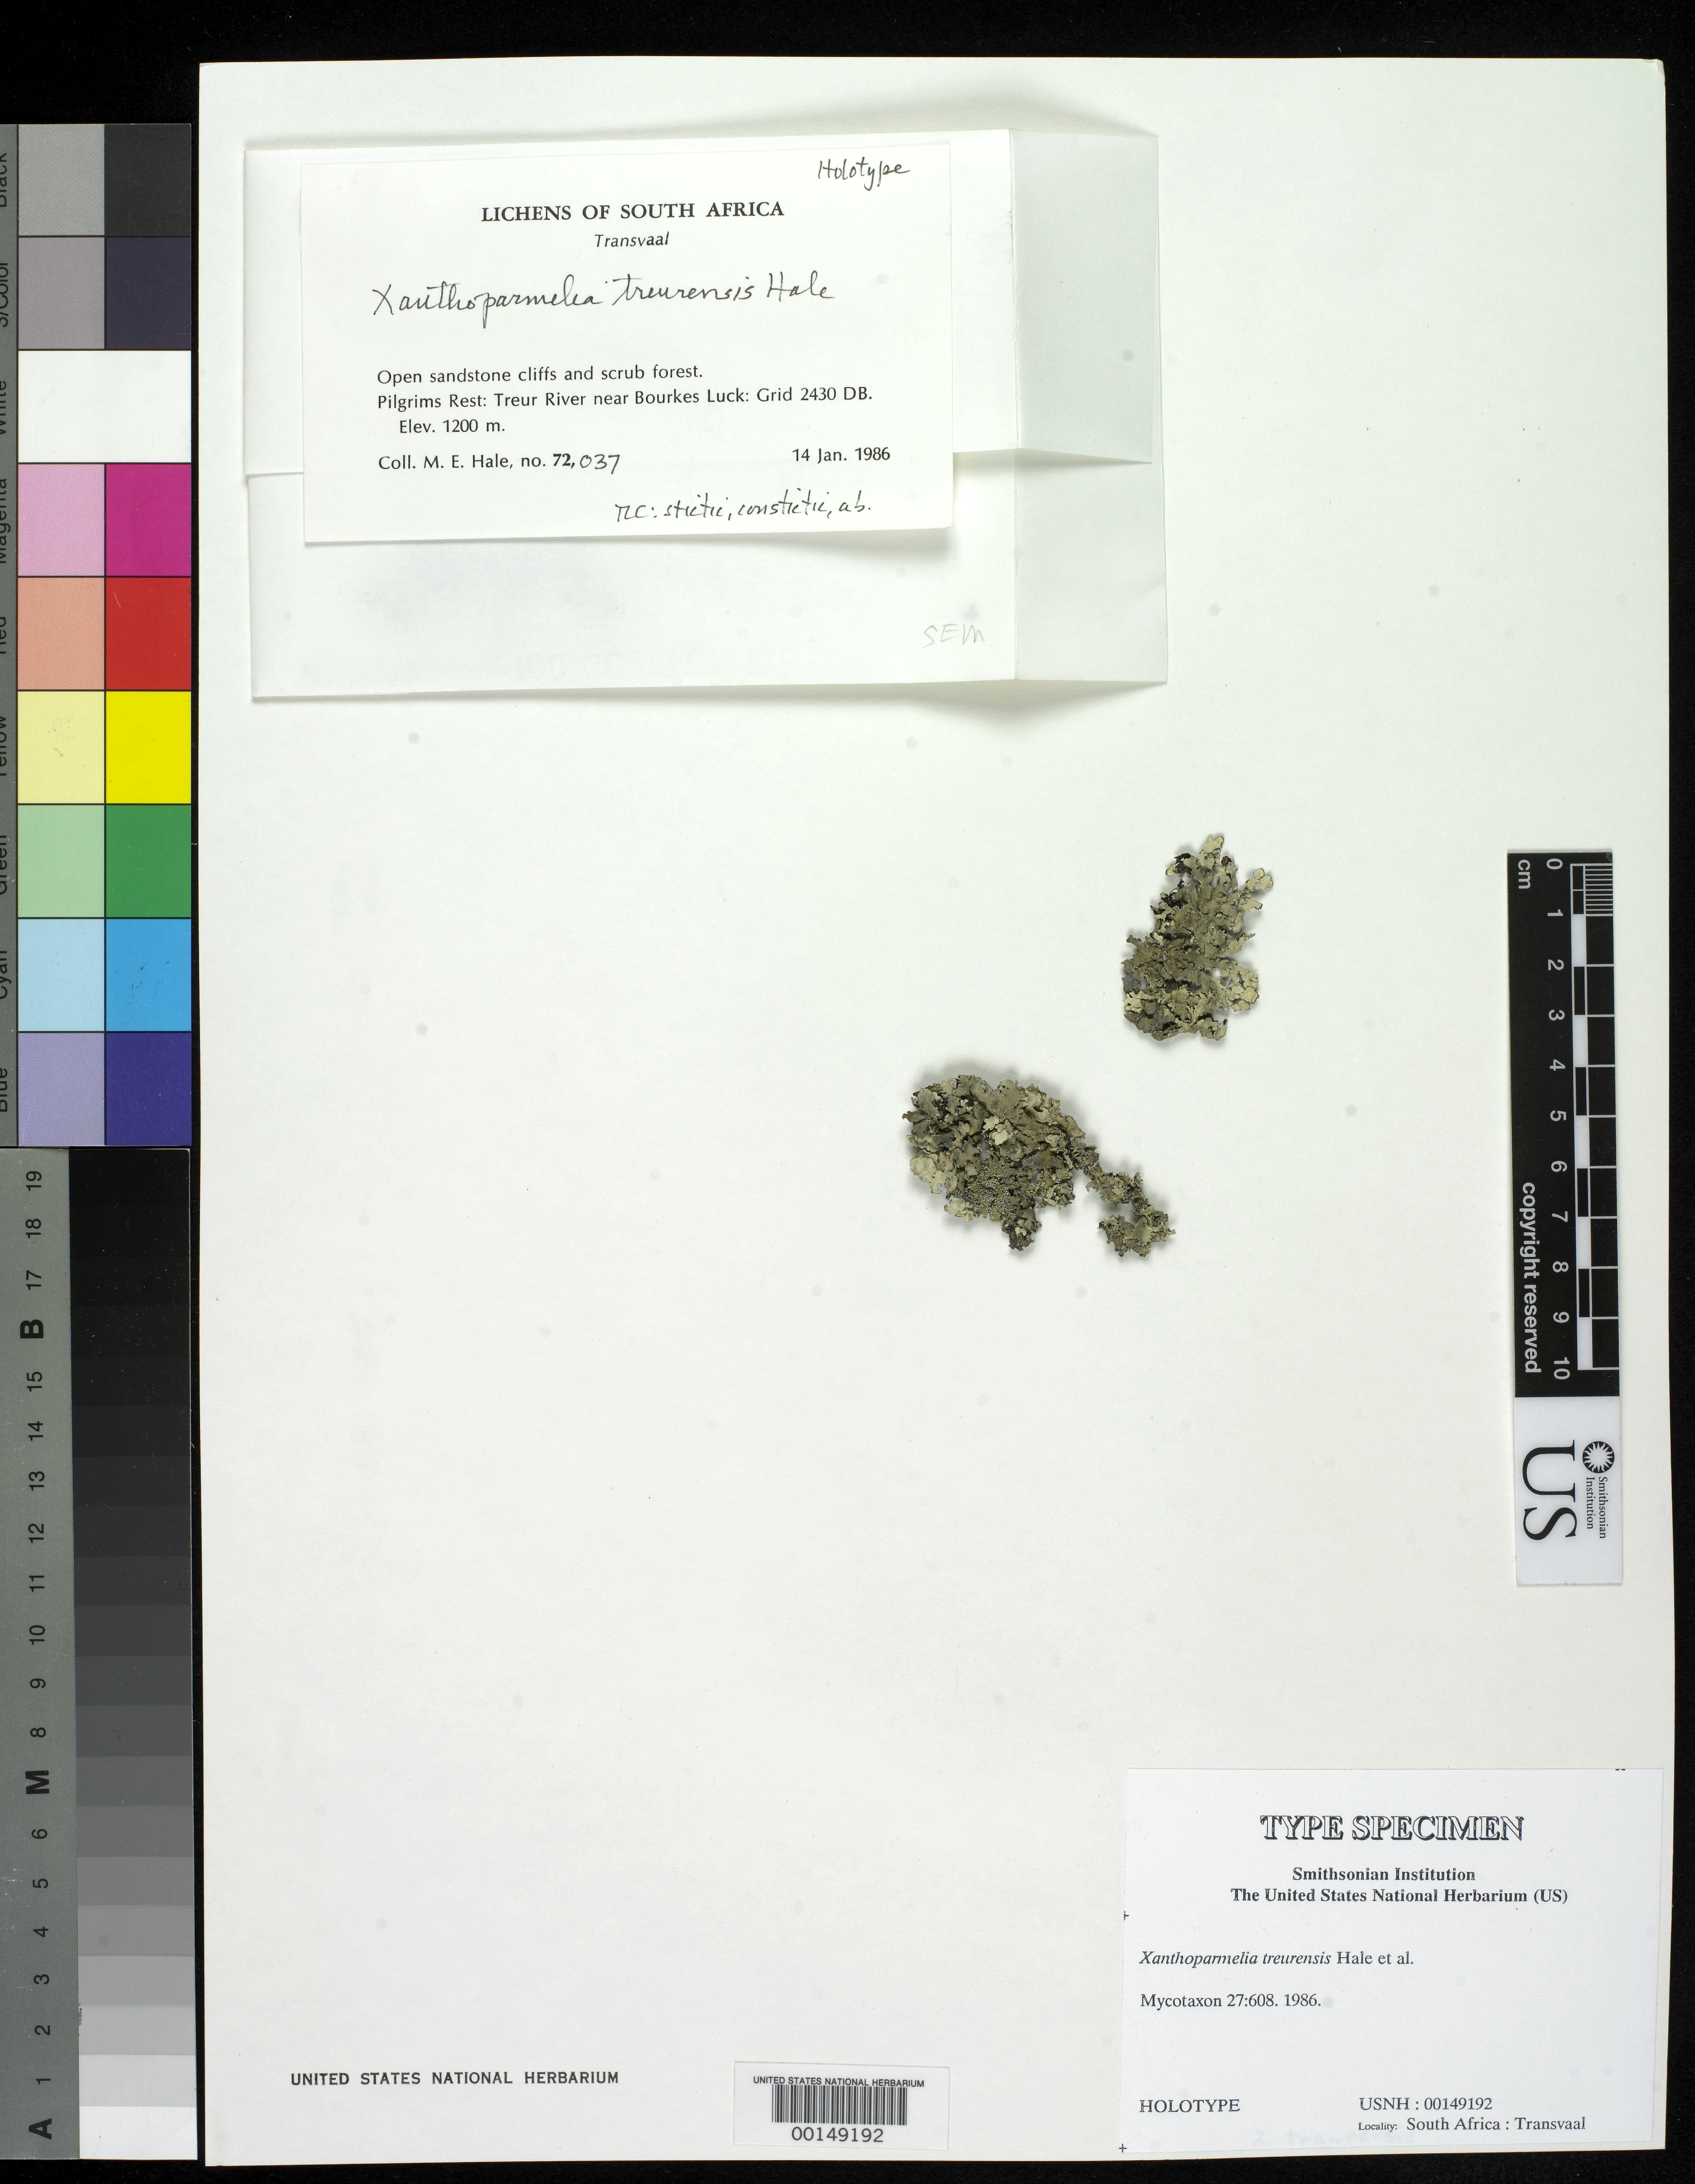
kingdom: Fungi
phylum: Ascomycota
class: Lecanoromycetes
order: Lecanorales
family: Parmeliaceae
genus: Xanthoparmelia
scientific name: Xanthoparmelia treurensis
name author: Hale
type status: Holotype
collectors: M. Hale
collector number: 72037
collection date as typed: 14 Jan 1986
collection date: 1986-01-14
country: South Africa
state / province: Mpumalanga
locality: Pilgrims Rest, Treur River near Bourke Luck, Grid 2430 DB, open sandstone cliffs and scrub forest. Transvaal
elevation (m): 1200